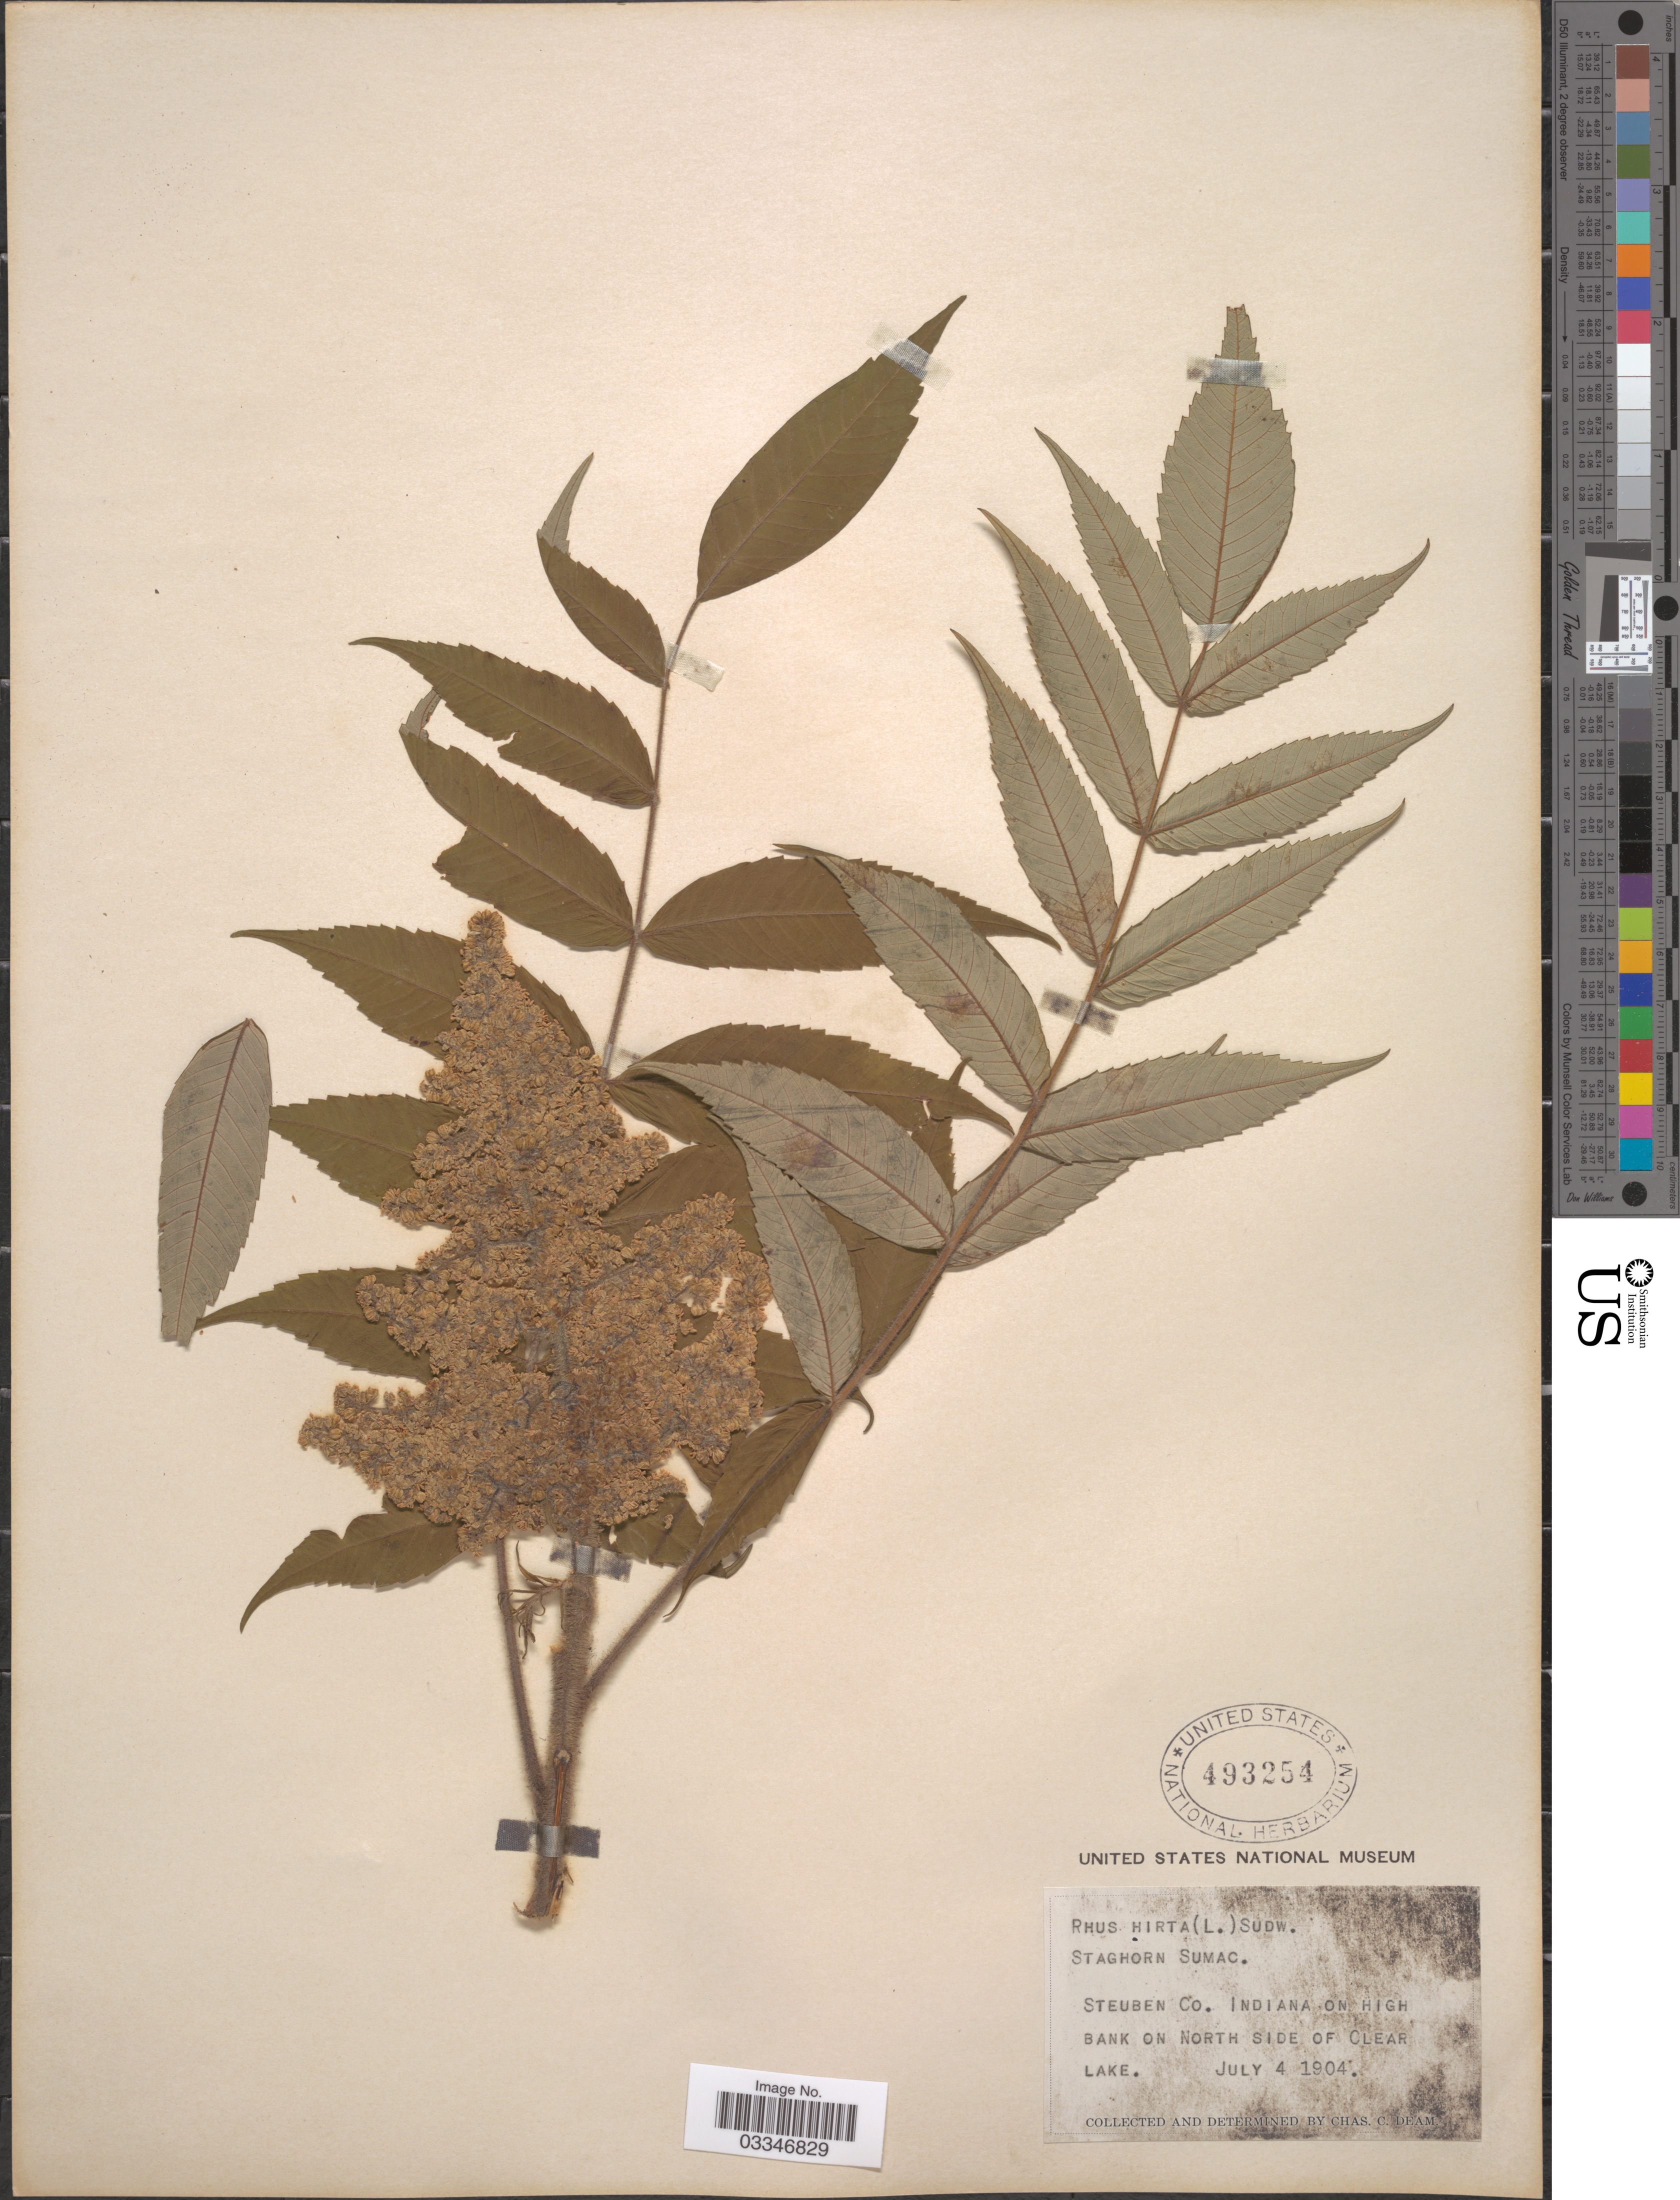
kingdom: Plantae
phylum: Tracheophyta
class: Magnoliopsida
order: Sapindales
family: Anacardiaceae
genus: Rhus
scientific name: Rhus typhina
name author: L.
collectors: C. C. Deam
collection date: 1904-07-04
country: United States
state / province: Indiana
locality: Steuben Co. Indiana on high bank on North side of Clear Lake.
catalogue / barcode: US 493254